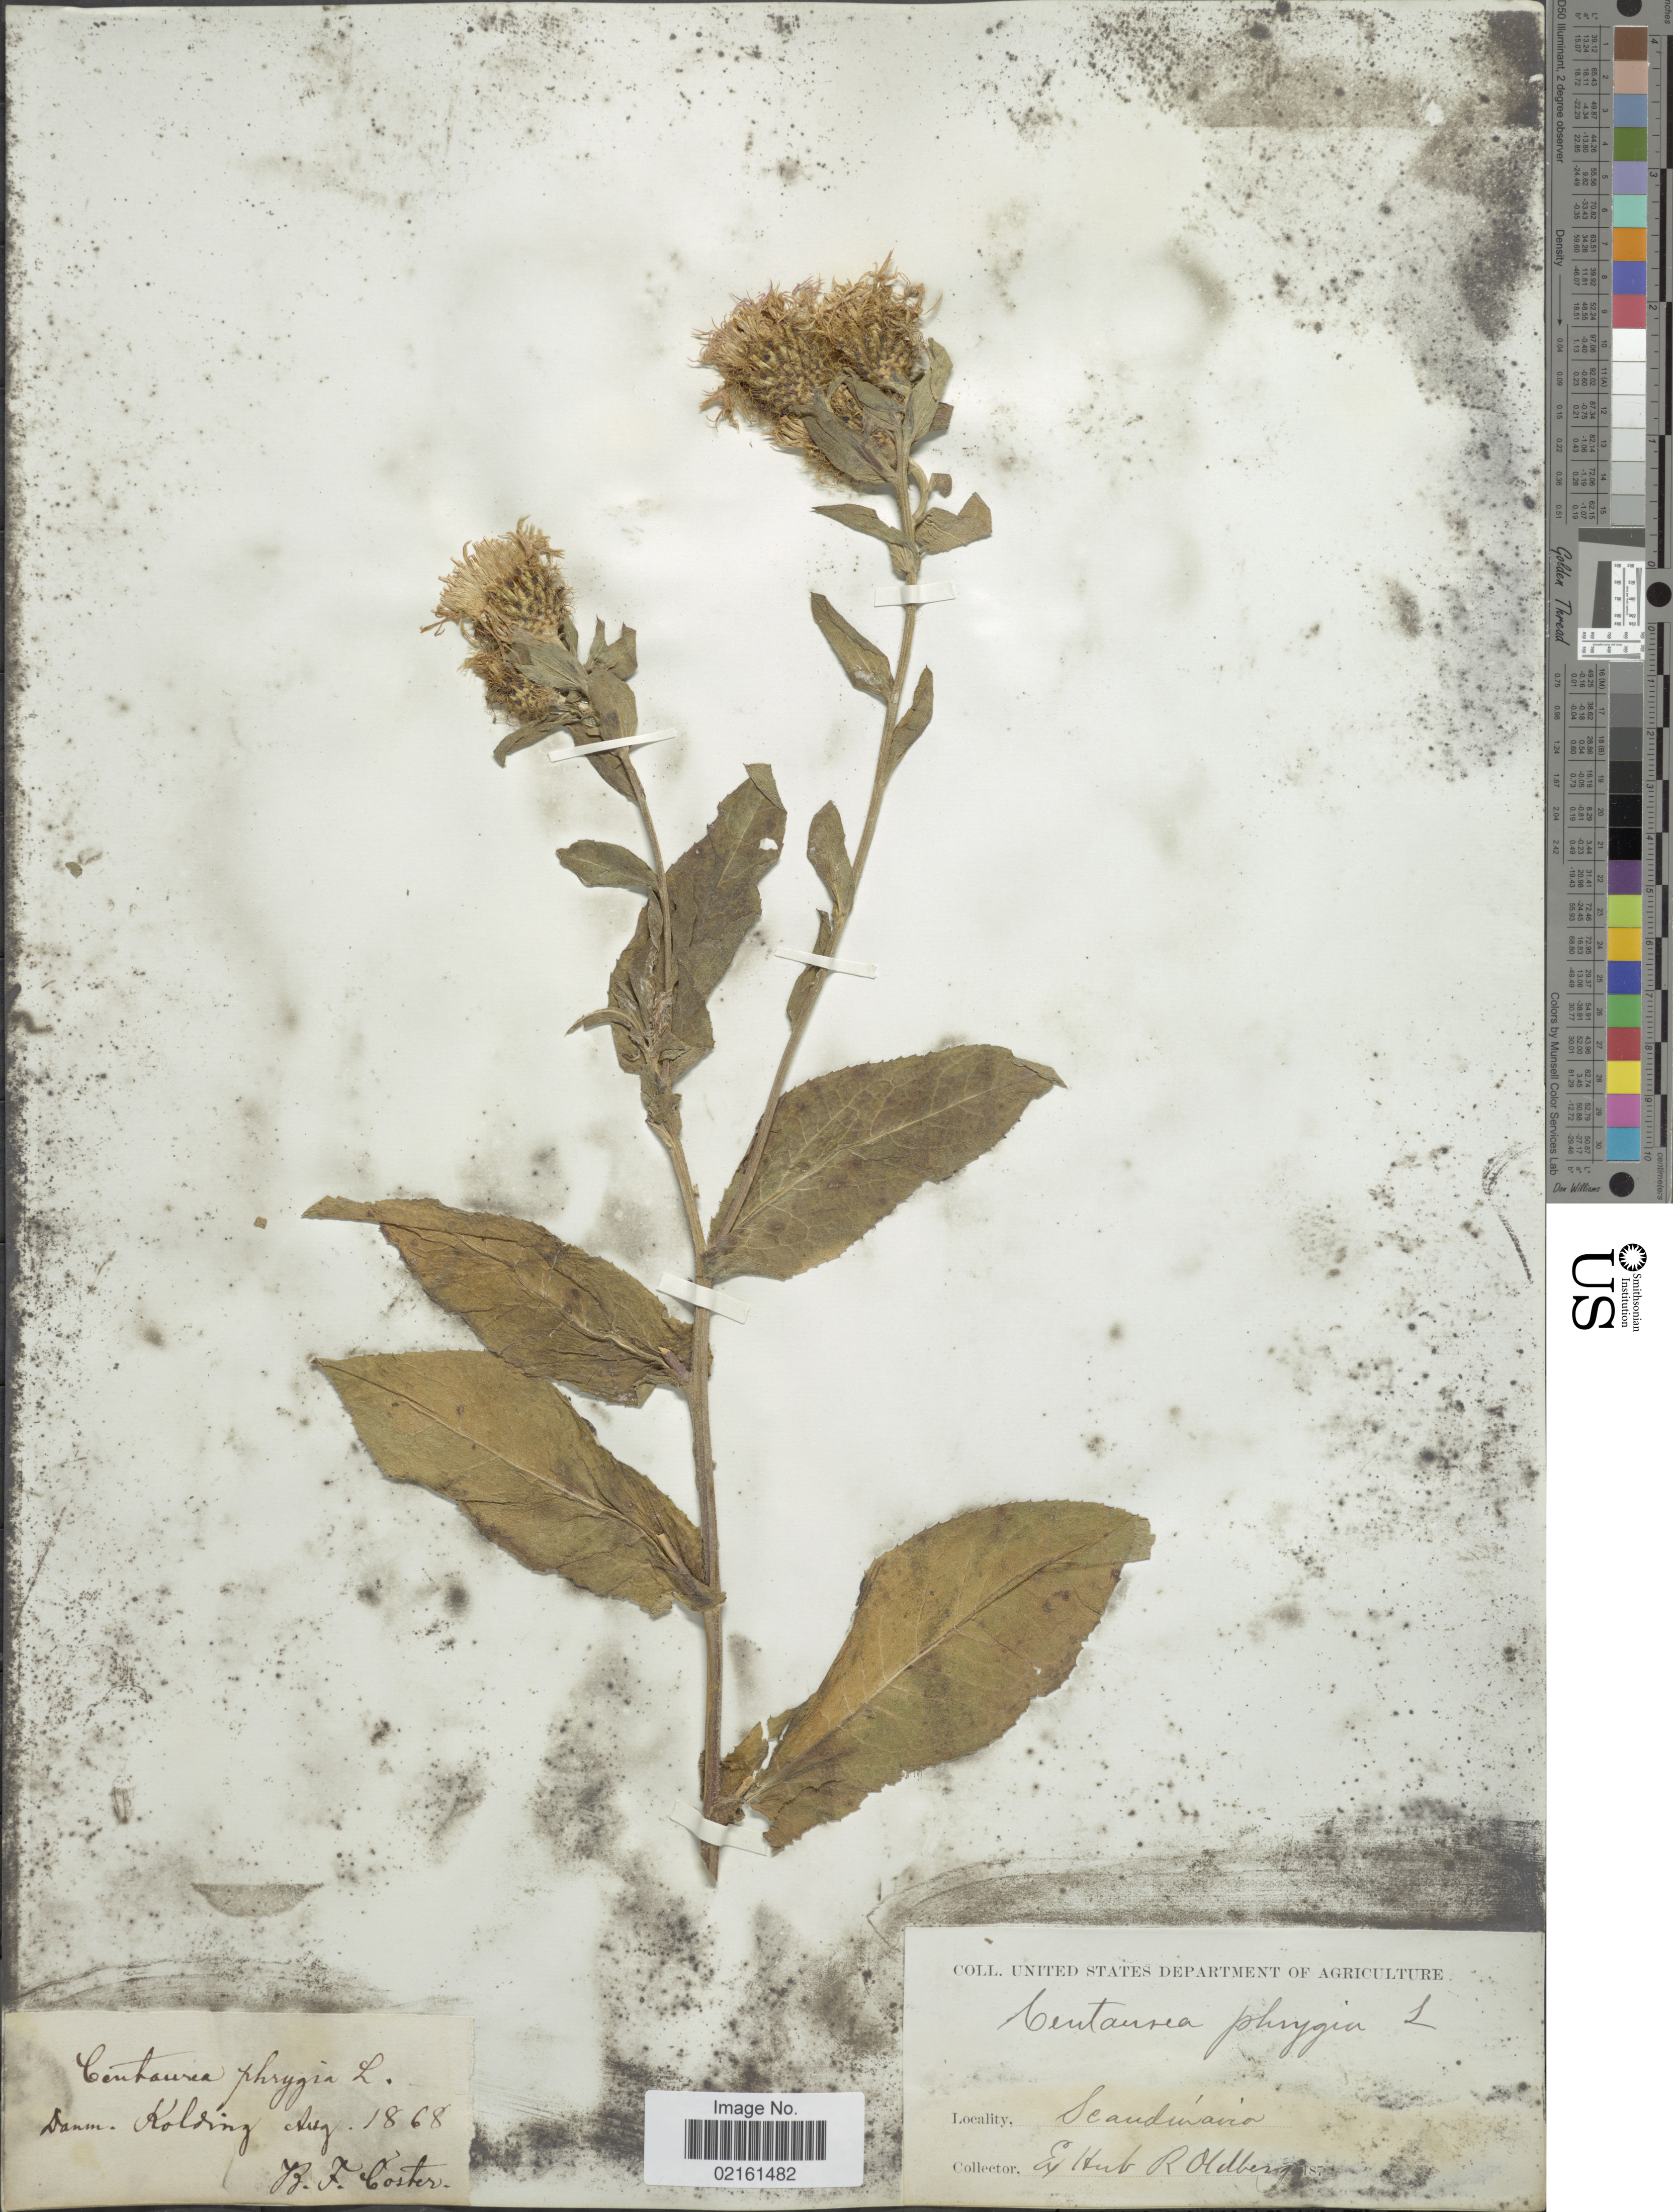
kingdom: Plantae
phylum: Tracheophyta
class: Magnoliopsida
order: Asterales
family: Asteraceae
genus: Centaurea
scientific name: Centaurea phrygia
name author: L.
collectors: B. Cöster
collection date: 1868-08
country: Denmark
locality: Scandinavia, Danm. Kolding